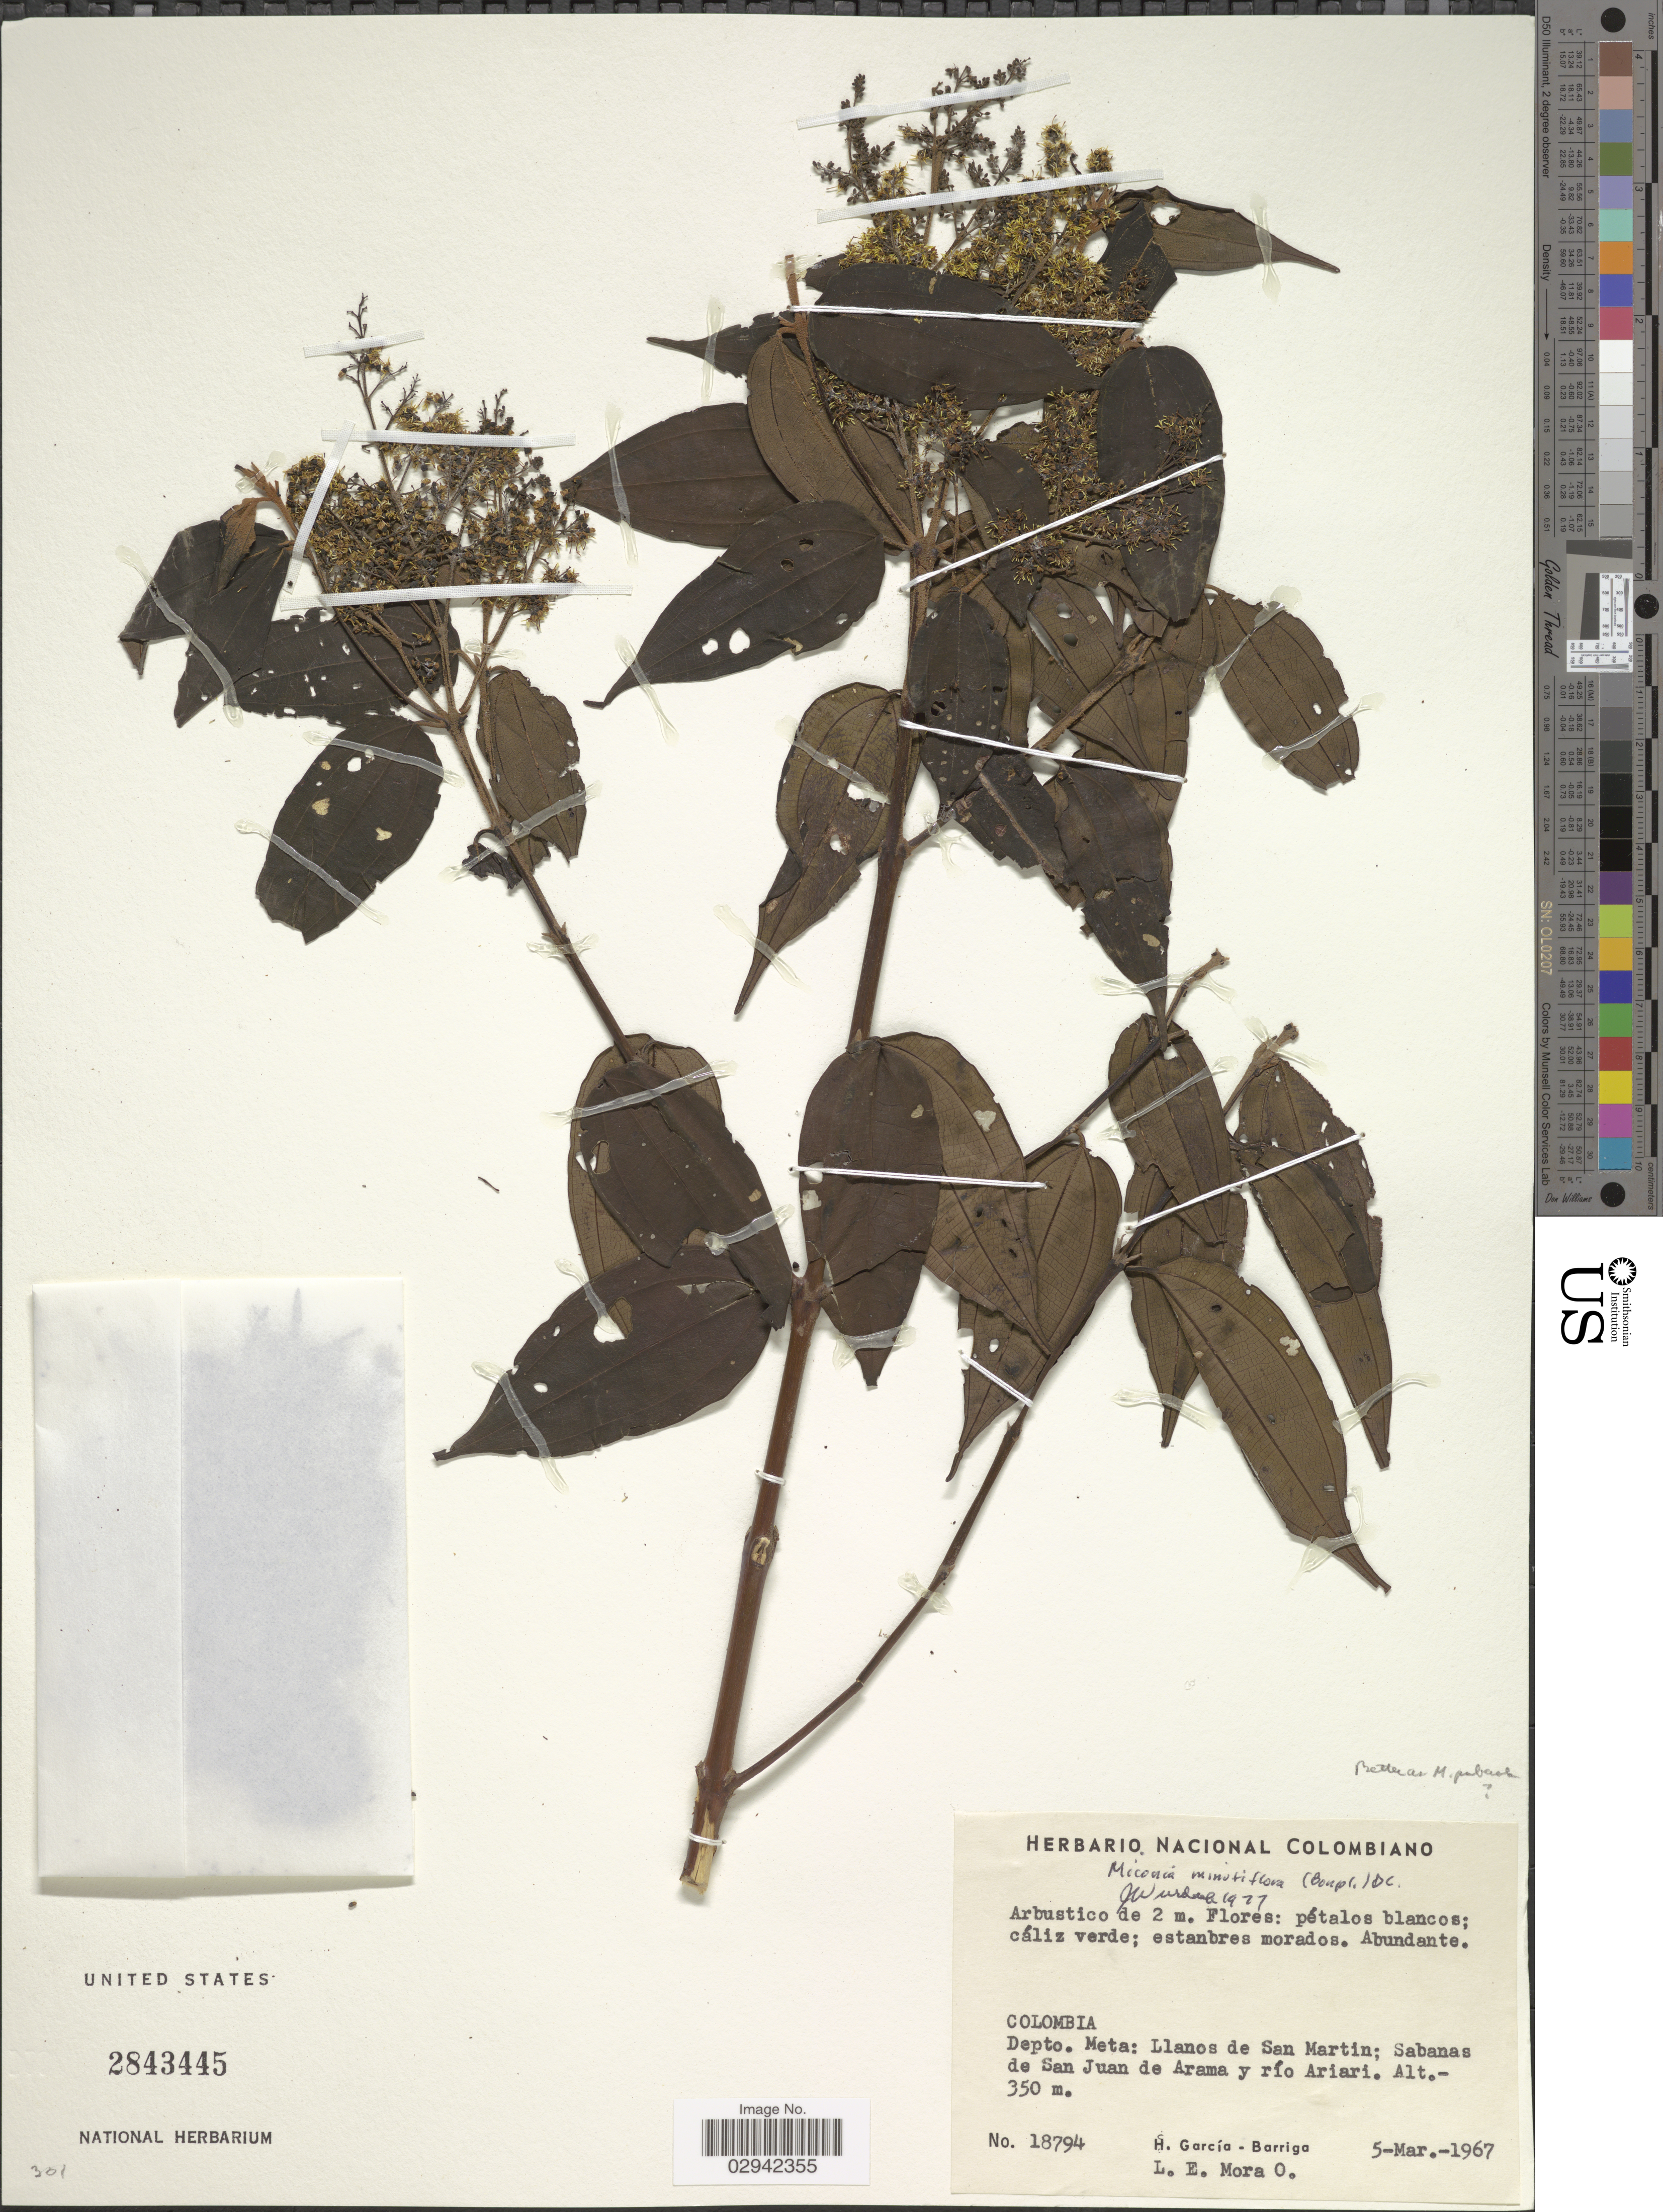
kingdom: Plantae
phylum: Tracheophyta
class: Magnoliopsida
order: Myrtales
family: Melastomataceae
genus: Miconia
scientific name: Miconia puberula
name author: Cogn.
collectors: H. García Barriga & L. E. Mora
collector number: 18794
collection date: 1967-03-05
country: Colombia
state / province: Meta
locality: Depto. Meta: Llanos de San Martín: Sabanas de San Juan de Arama y río Ariari.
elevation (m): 350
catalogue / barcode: US 2843445